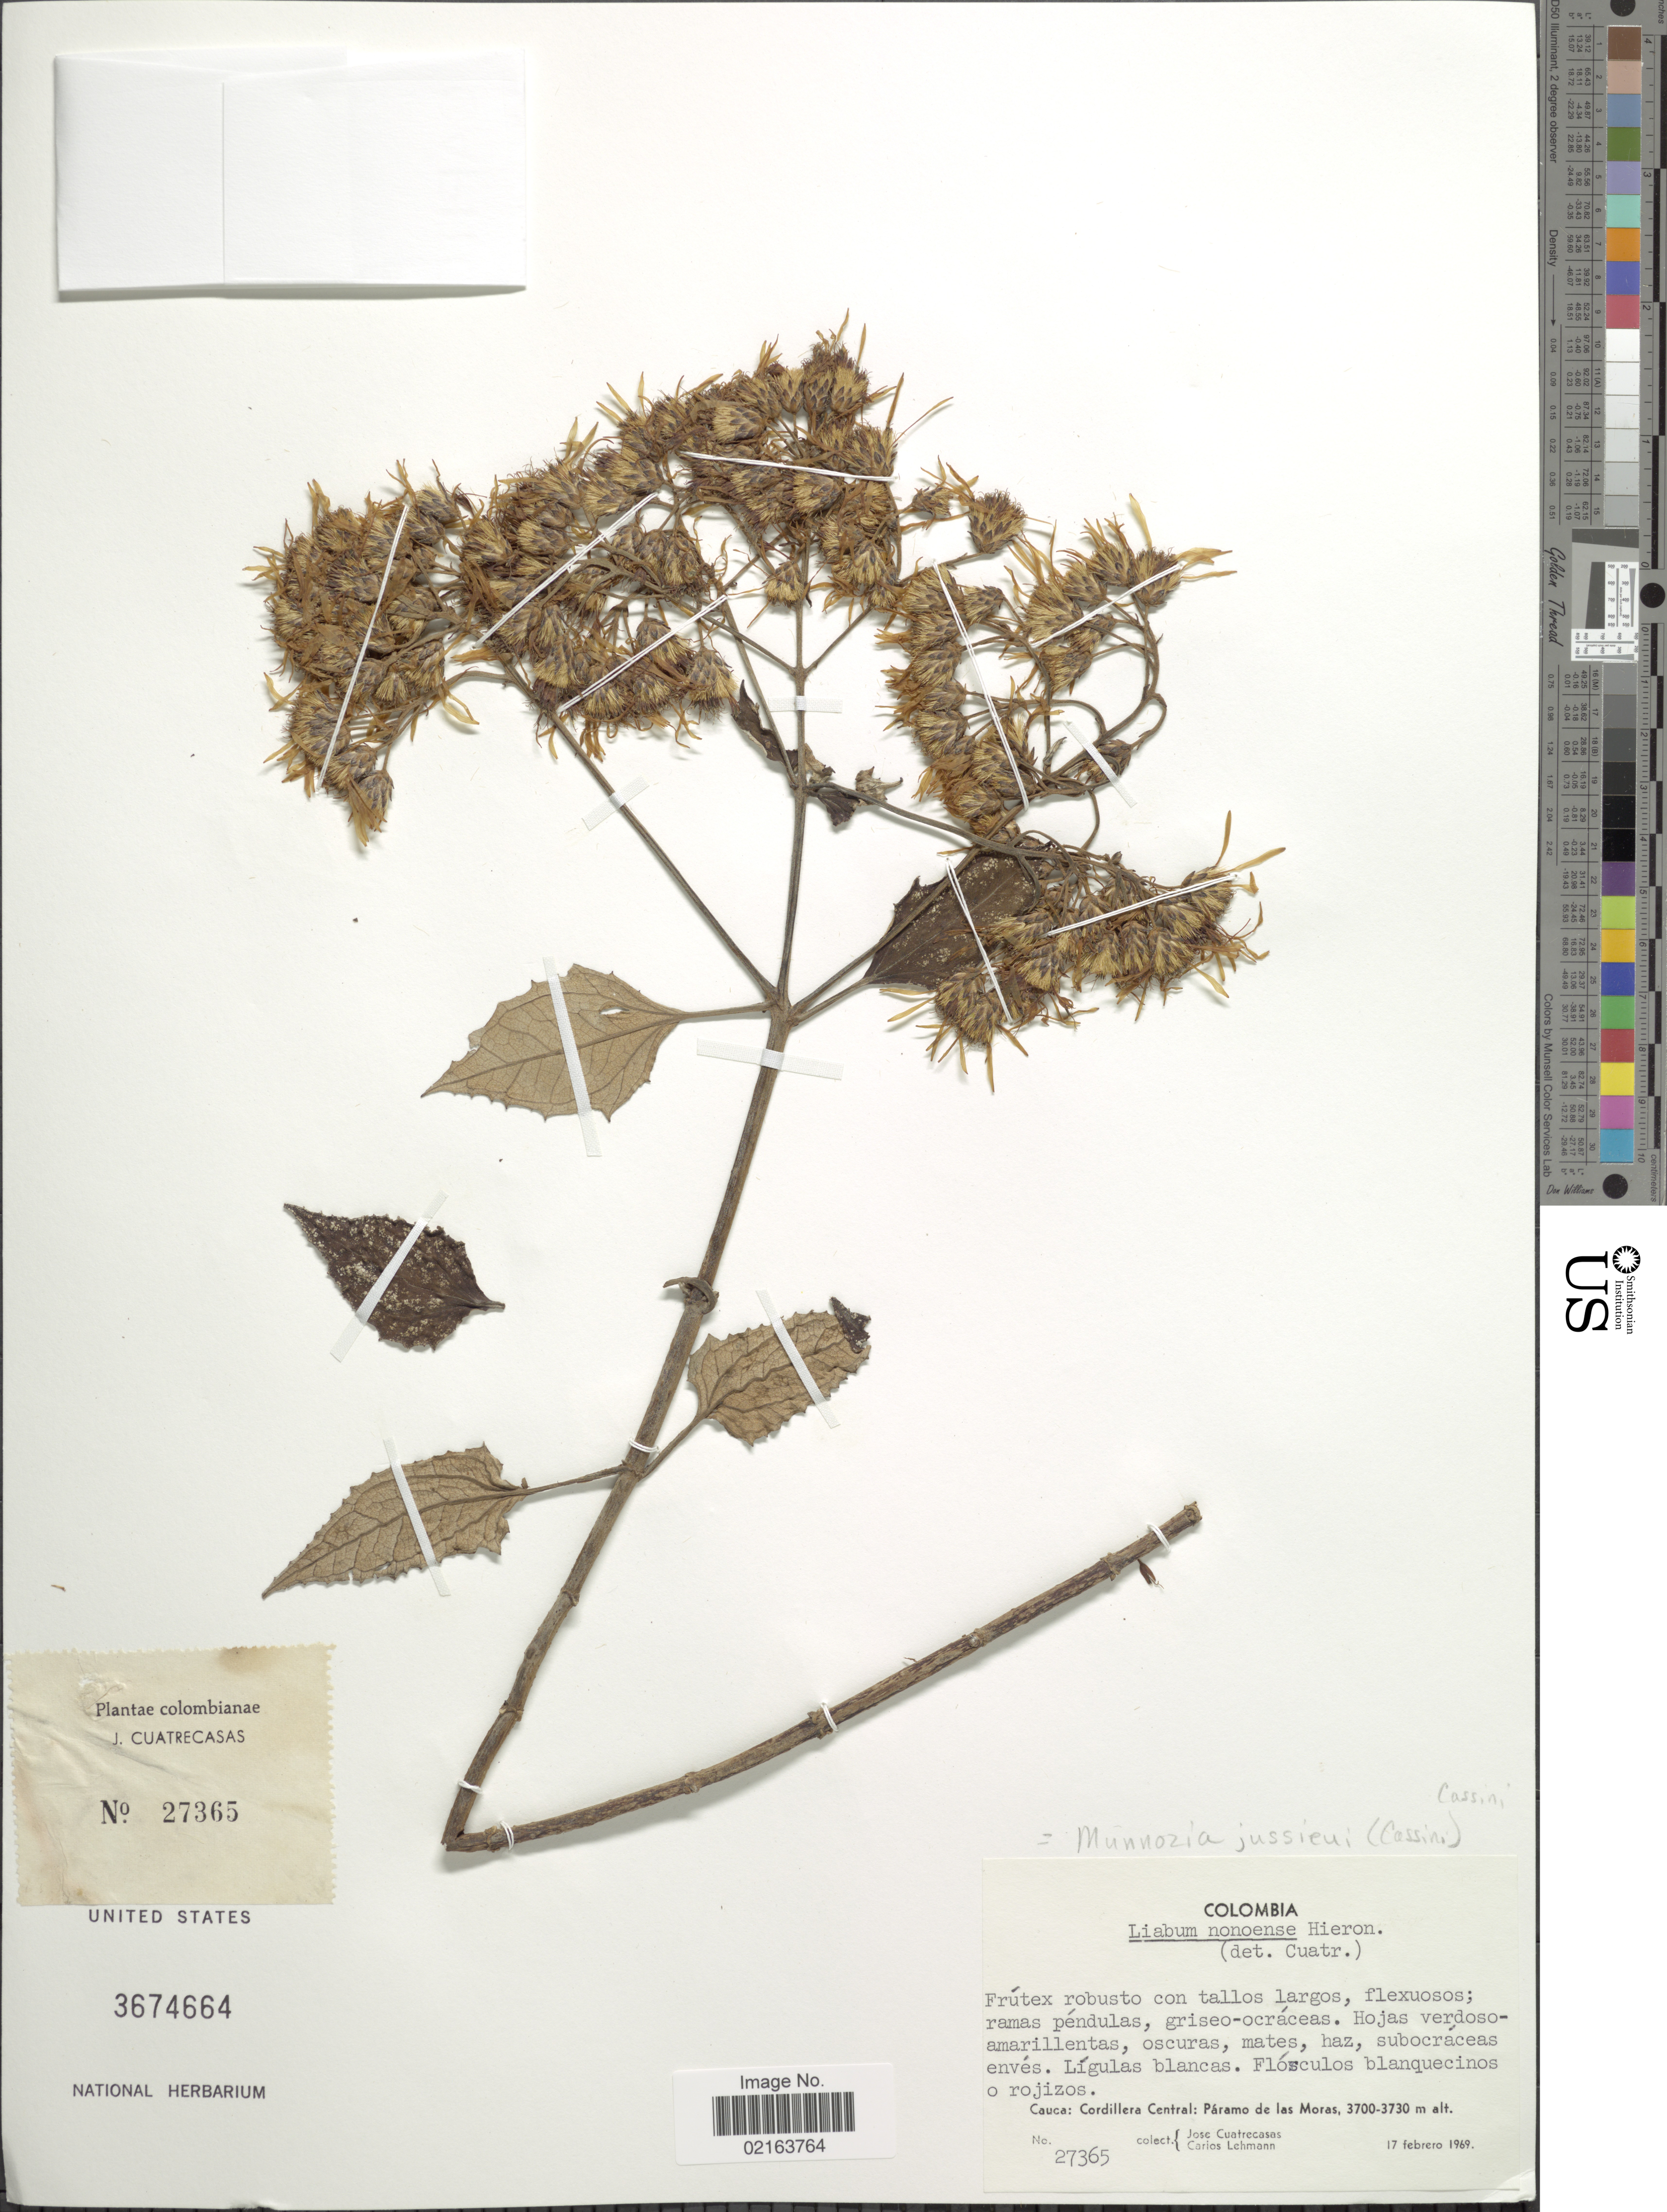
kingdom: Plantae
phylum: Tracheophyta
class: Magnoliopsida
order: Asterales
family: Asteraceae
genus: Munnozia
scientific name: Munnozia jussieui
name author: (Cass.) H. Rob. & Brettell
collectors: J. Cuatrecasas & C. Lehmann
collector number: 27365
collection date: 1969-02-17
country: Colombia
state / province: Cauca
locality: Cauca: Cordillera Central: Paramo de las Moras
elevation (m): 300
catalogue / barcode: US 3674664